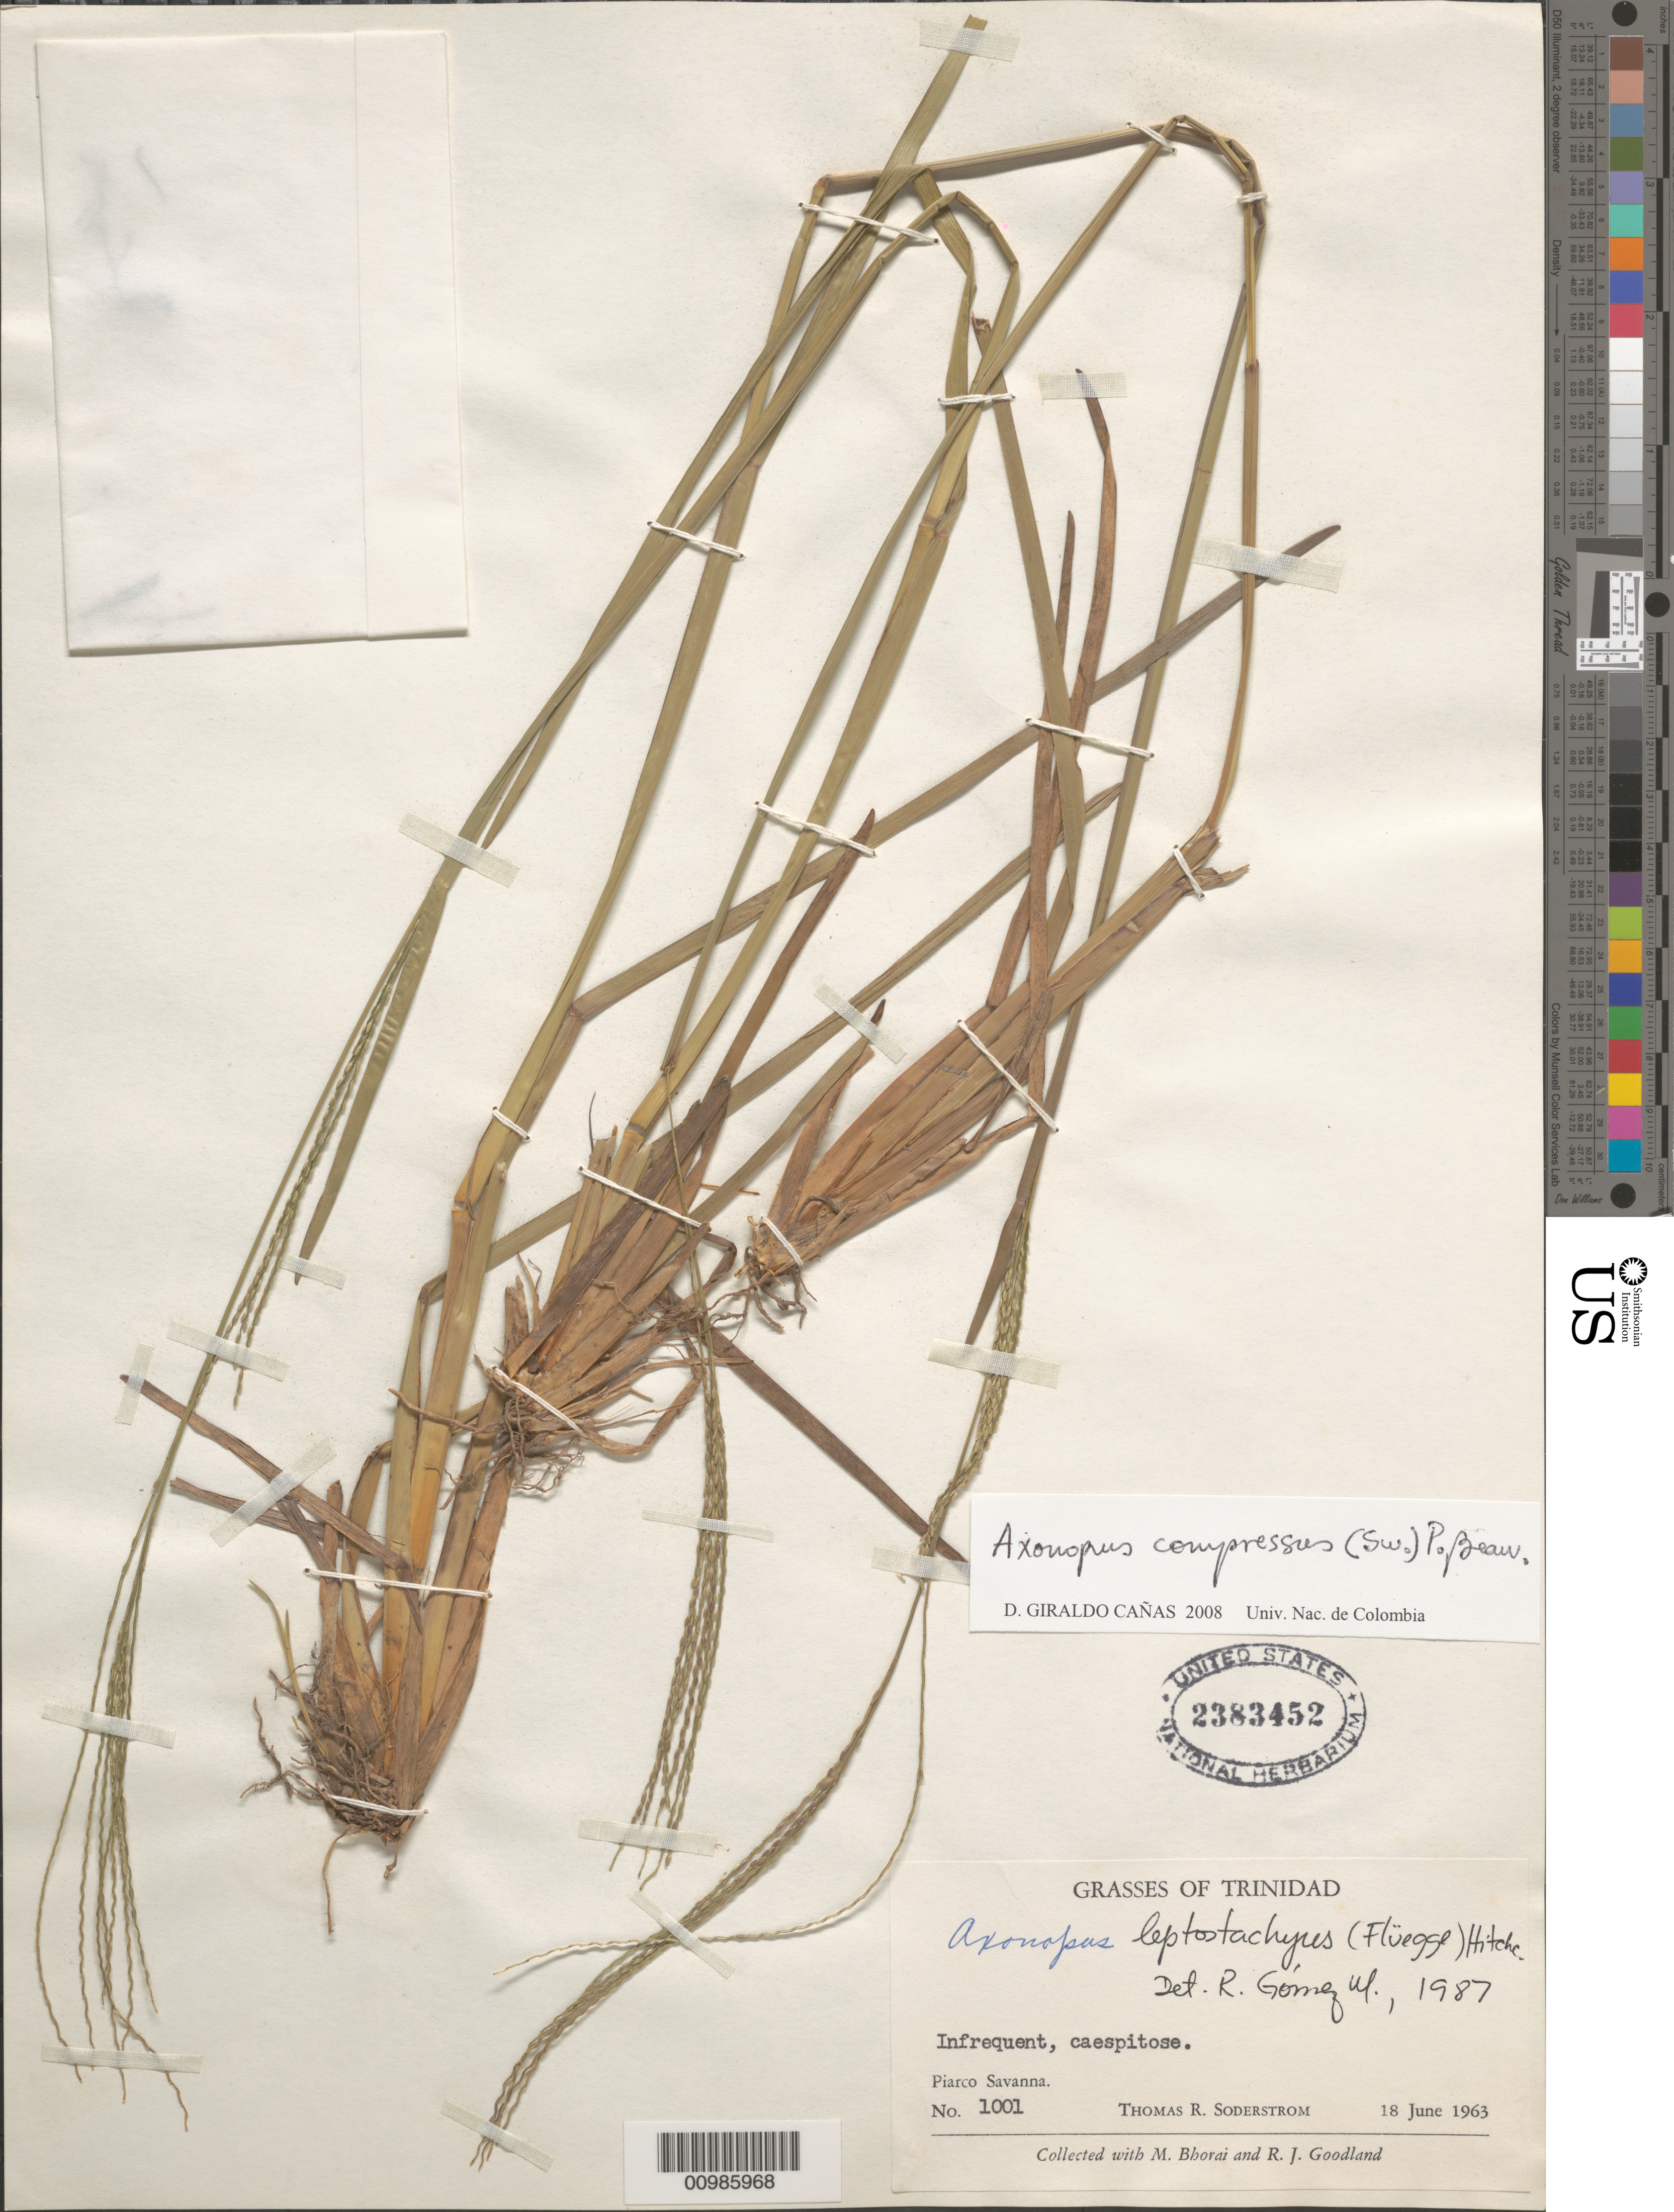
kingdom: Plantae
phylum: Tracheophyta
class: Liliopsida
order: Poales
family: Poaceae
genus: Axonopus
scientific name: Axonopus compressus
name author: (Sw.) P. Beauv.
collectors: T. R. Soderstrom, M. Bhorai & R. Goodland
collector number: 1001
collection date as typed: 18 Jun 1963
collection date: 1963-06-18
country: Trinidad and Tobago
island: Trinidad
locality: Piarco Savanna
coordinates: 0 N, 0 E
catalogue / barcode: US 2383452